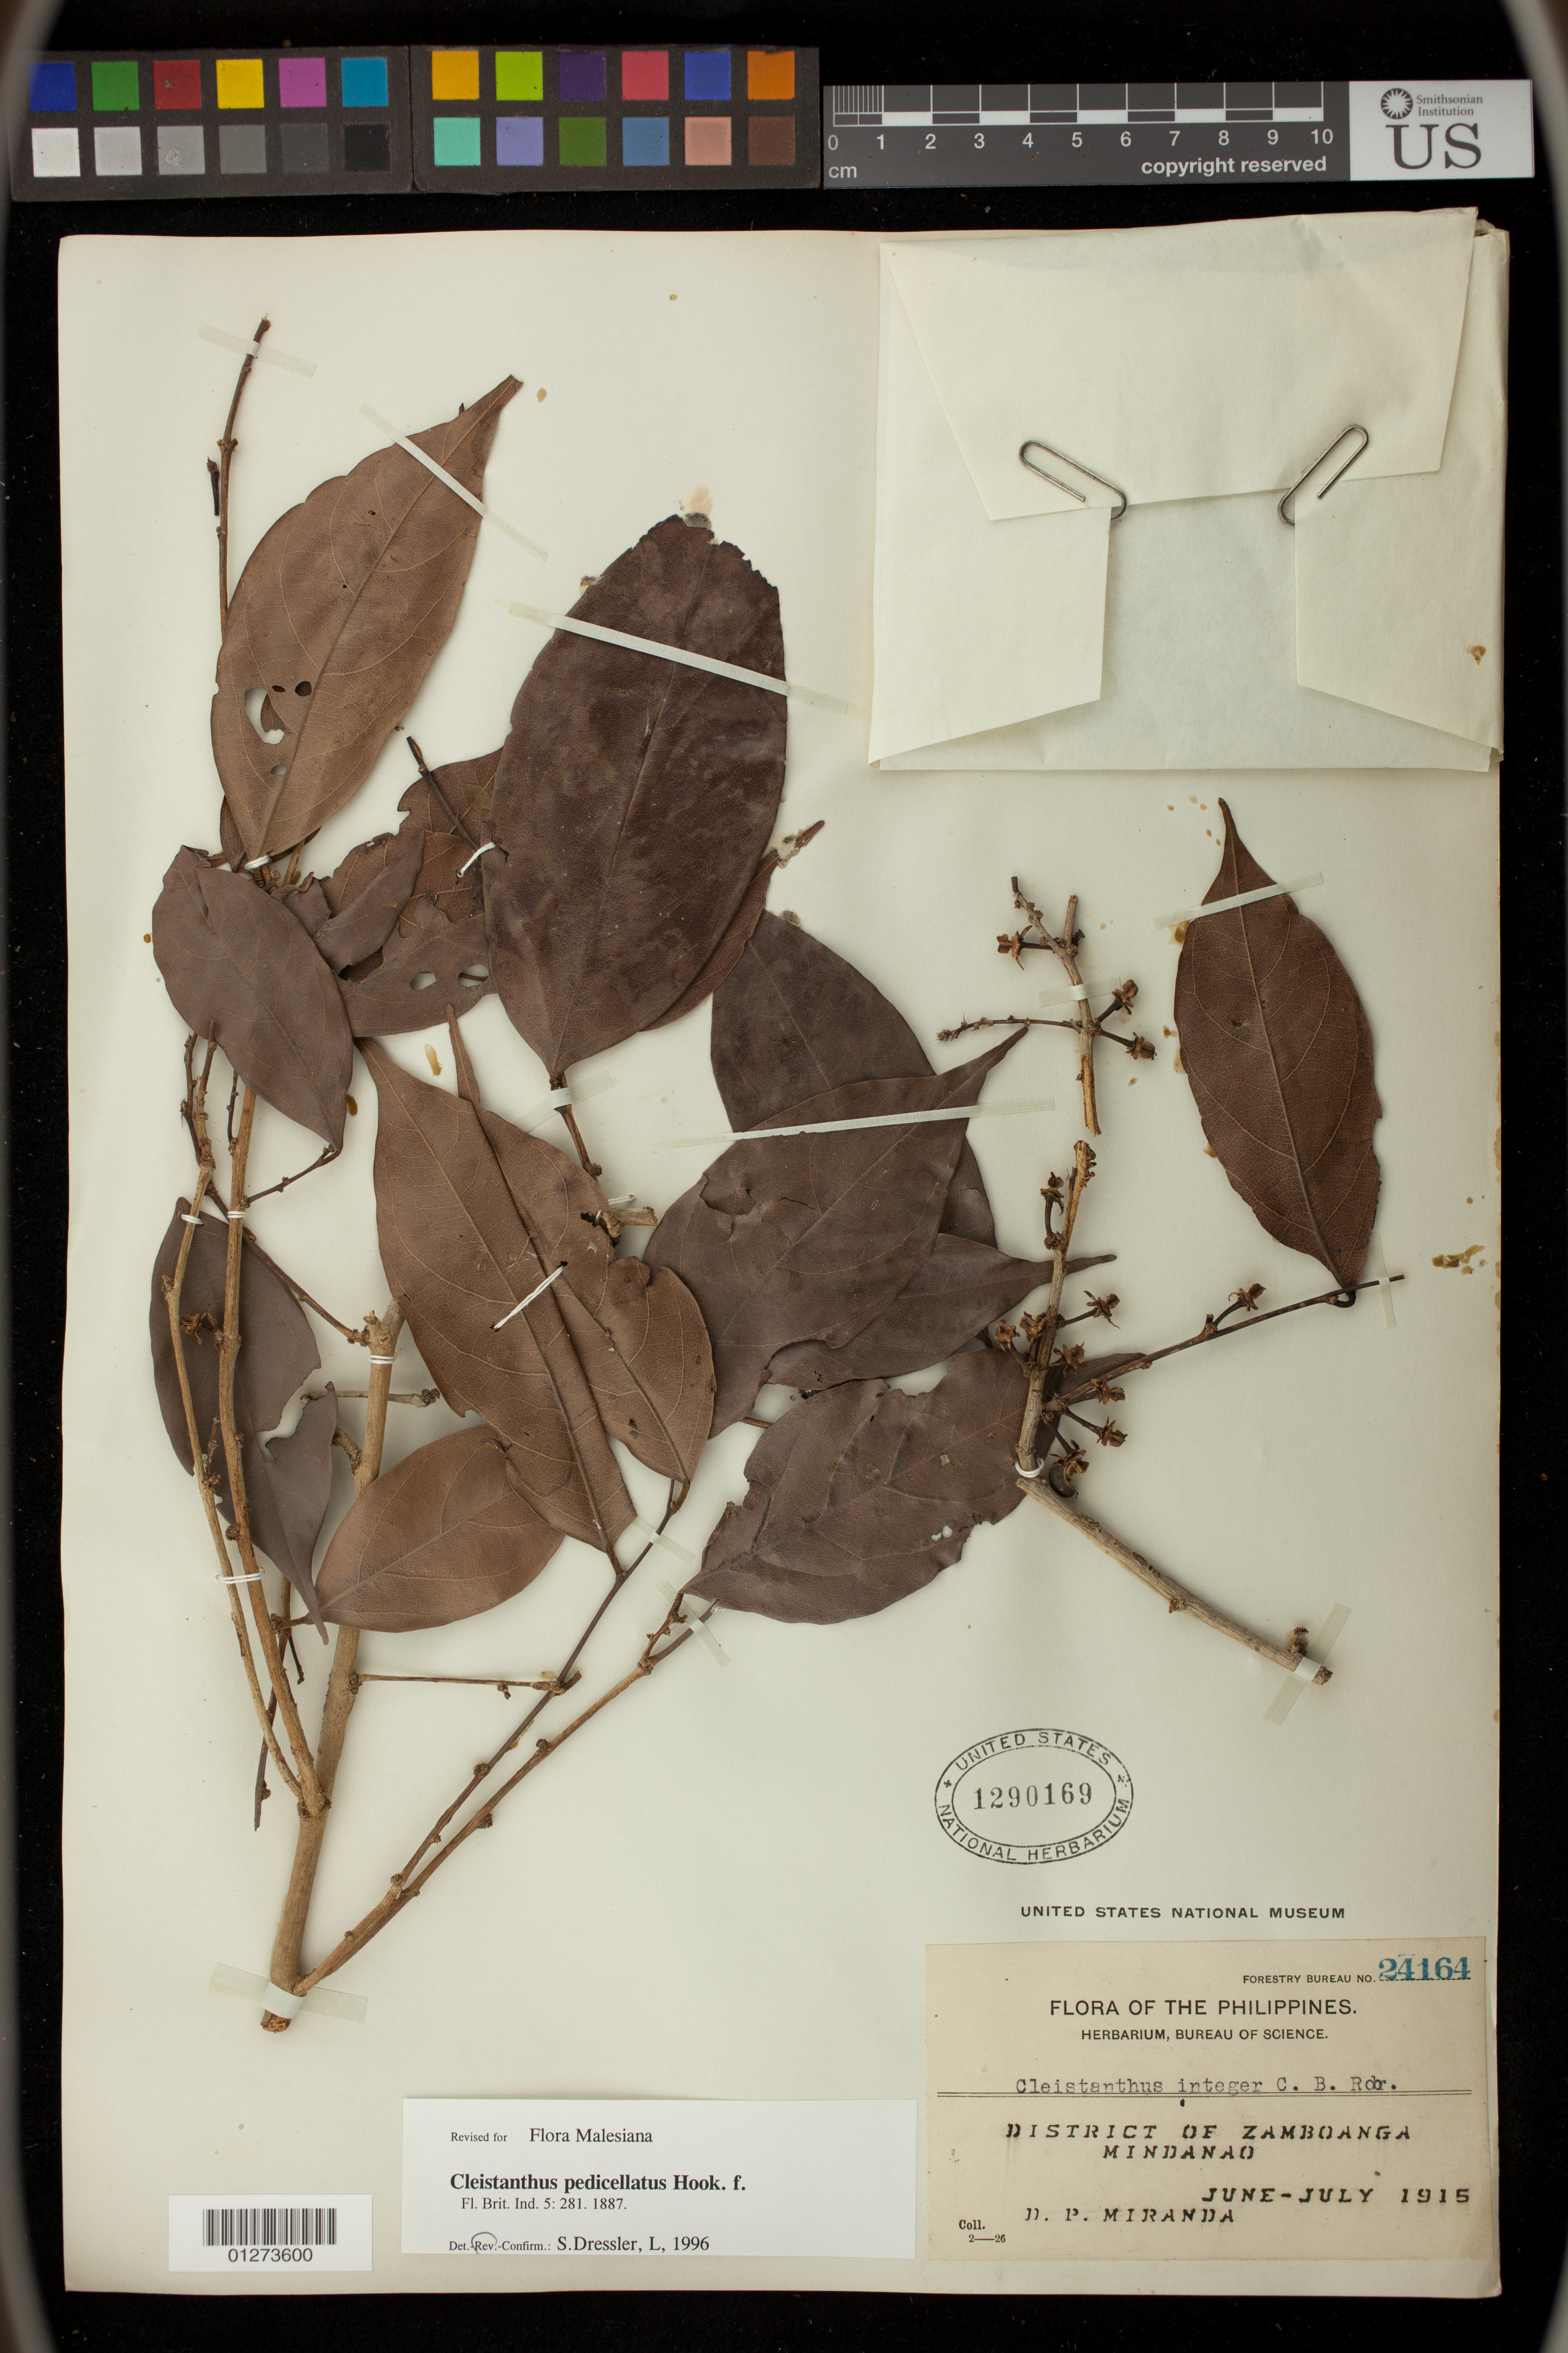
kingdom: Plantae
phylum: Tracheophyta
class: Magnoliopsida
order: Malpighiales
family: Phyllanthaceae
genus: Cleistanthus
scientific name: Cleistanthus pedicellatus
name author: Hook. f.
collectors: D. P. Miranda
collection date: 1915-06/1915-07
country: Philippines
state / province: Zamboanga Peninsula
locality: District of Zamboanga,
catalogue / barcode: US 1290169